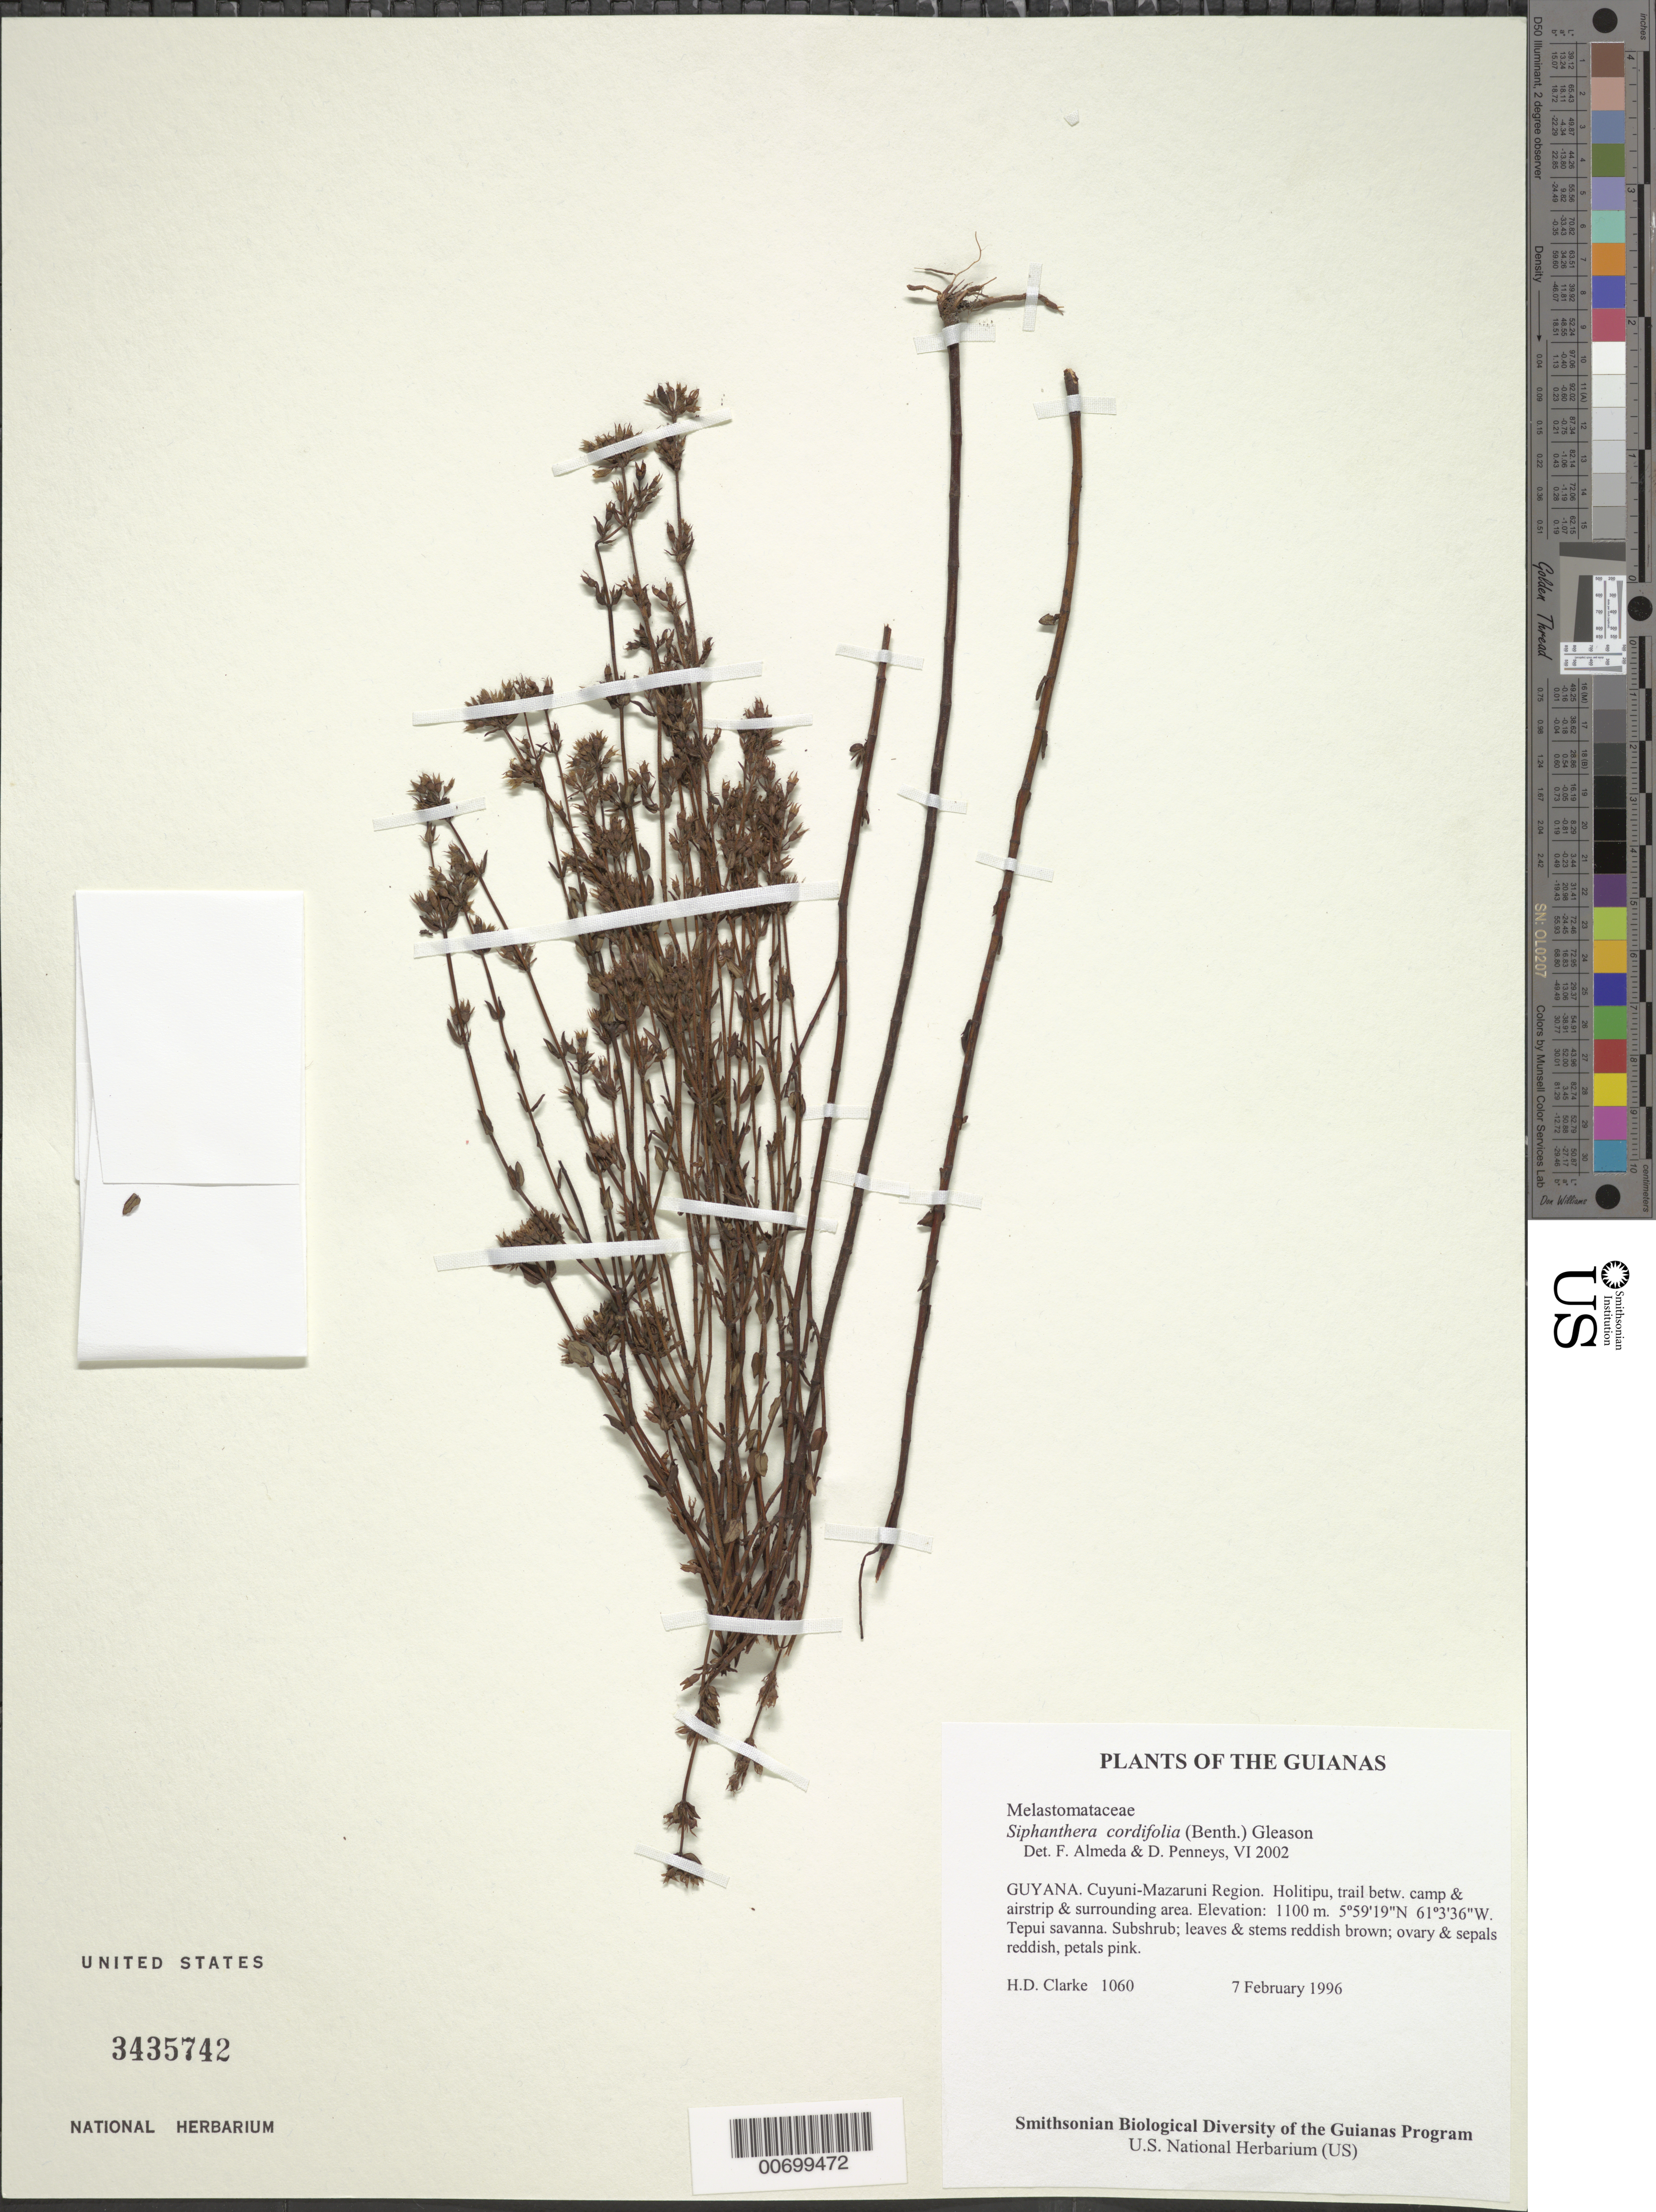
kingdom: Plantae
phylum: Tracheophyta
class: Magnoliopsida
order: Myrtales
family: Melastomataceae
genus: Siphanthera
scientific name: Siphanthera cordifolia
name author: (Benth.) Gleason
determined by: Almeda, F.; Penneys, D. S.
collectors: H. D. Clarke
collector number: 1060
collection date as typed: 7 February 1996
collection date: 1996-02-07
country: Guyana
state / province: Cuyuni-Mazaruni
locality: Holitipu, trail between camp & airstrip & surrounding area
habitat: Tepui savanna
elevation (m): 1100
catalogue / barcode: US 3435742